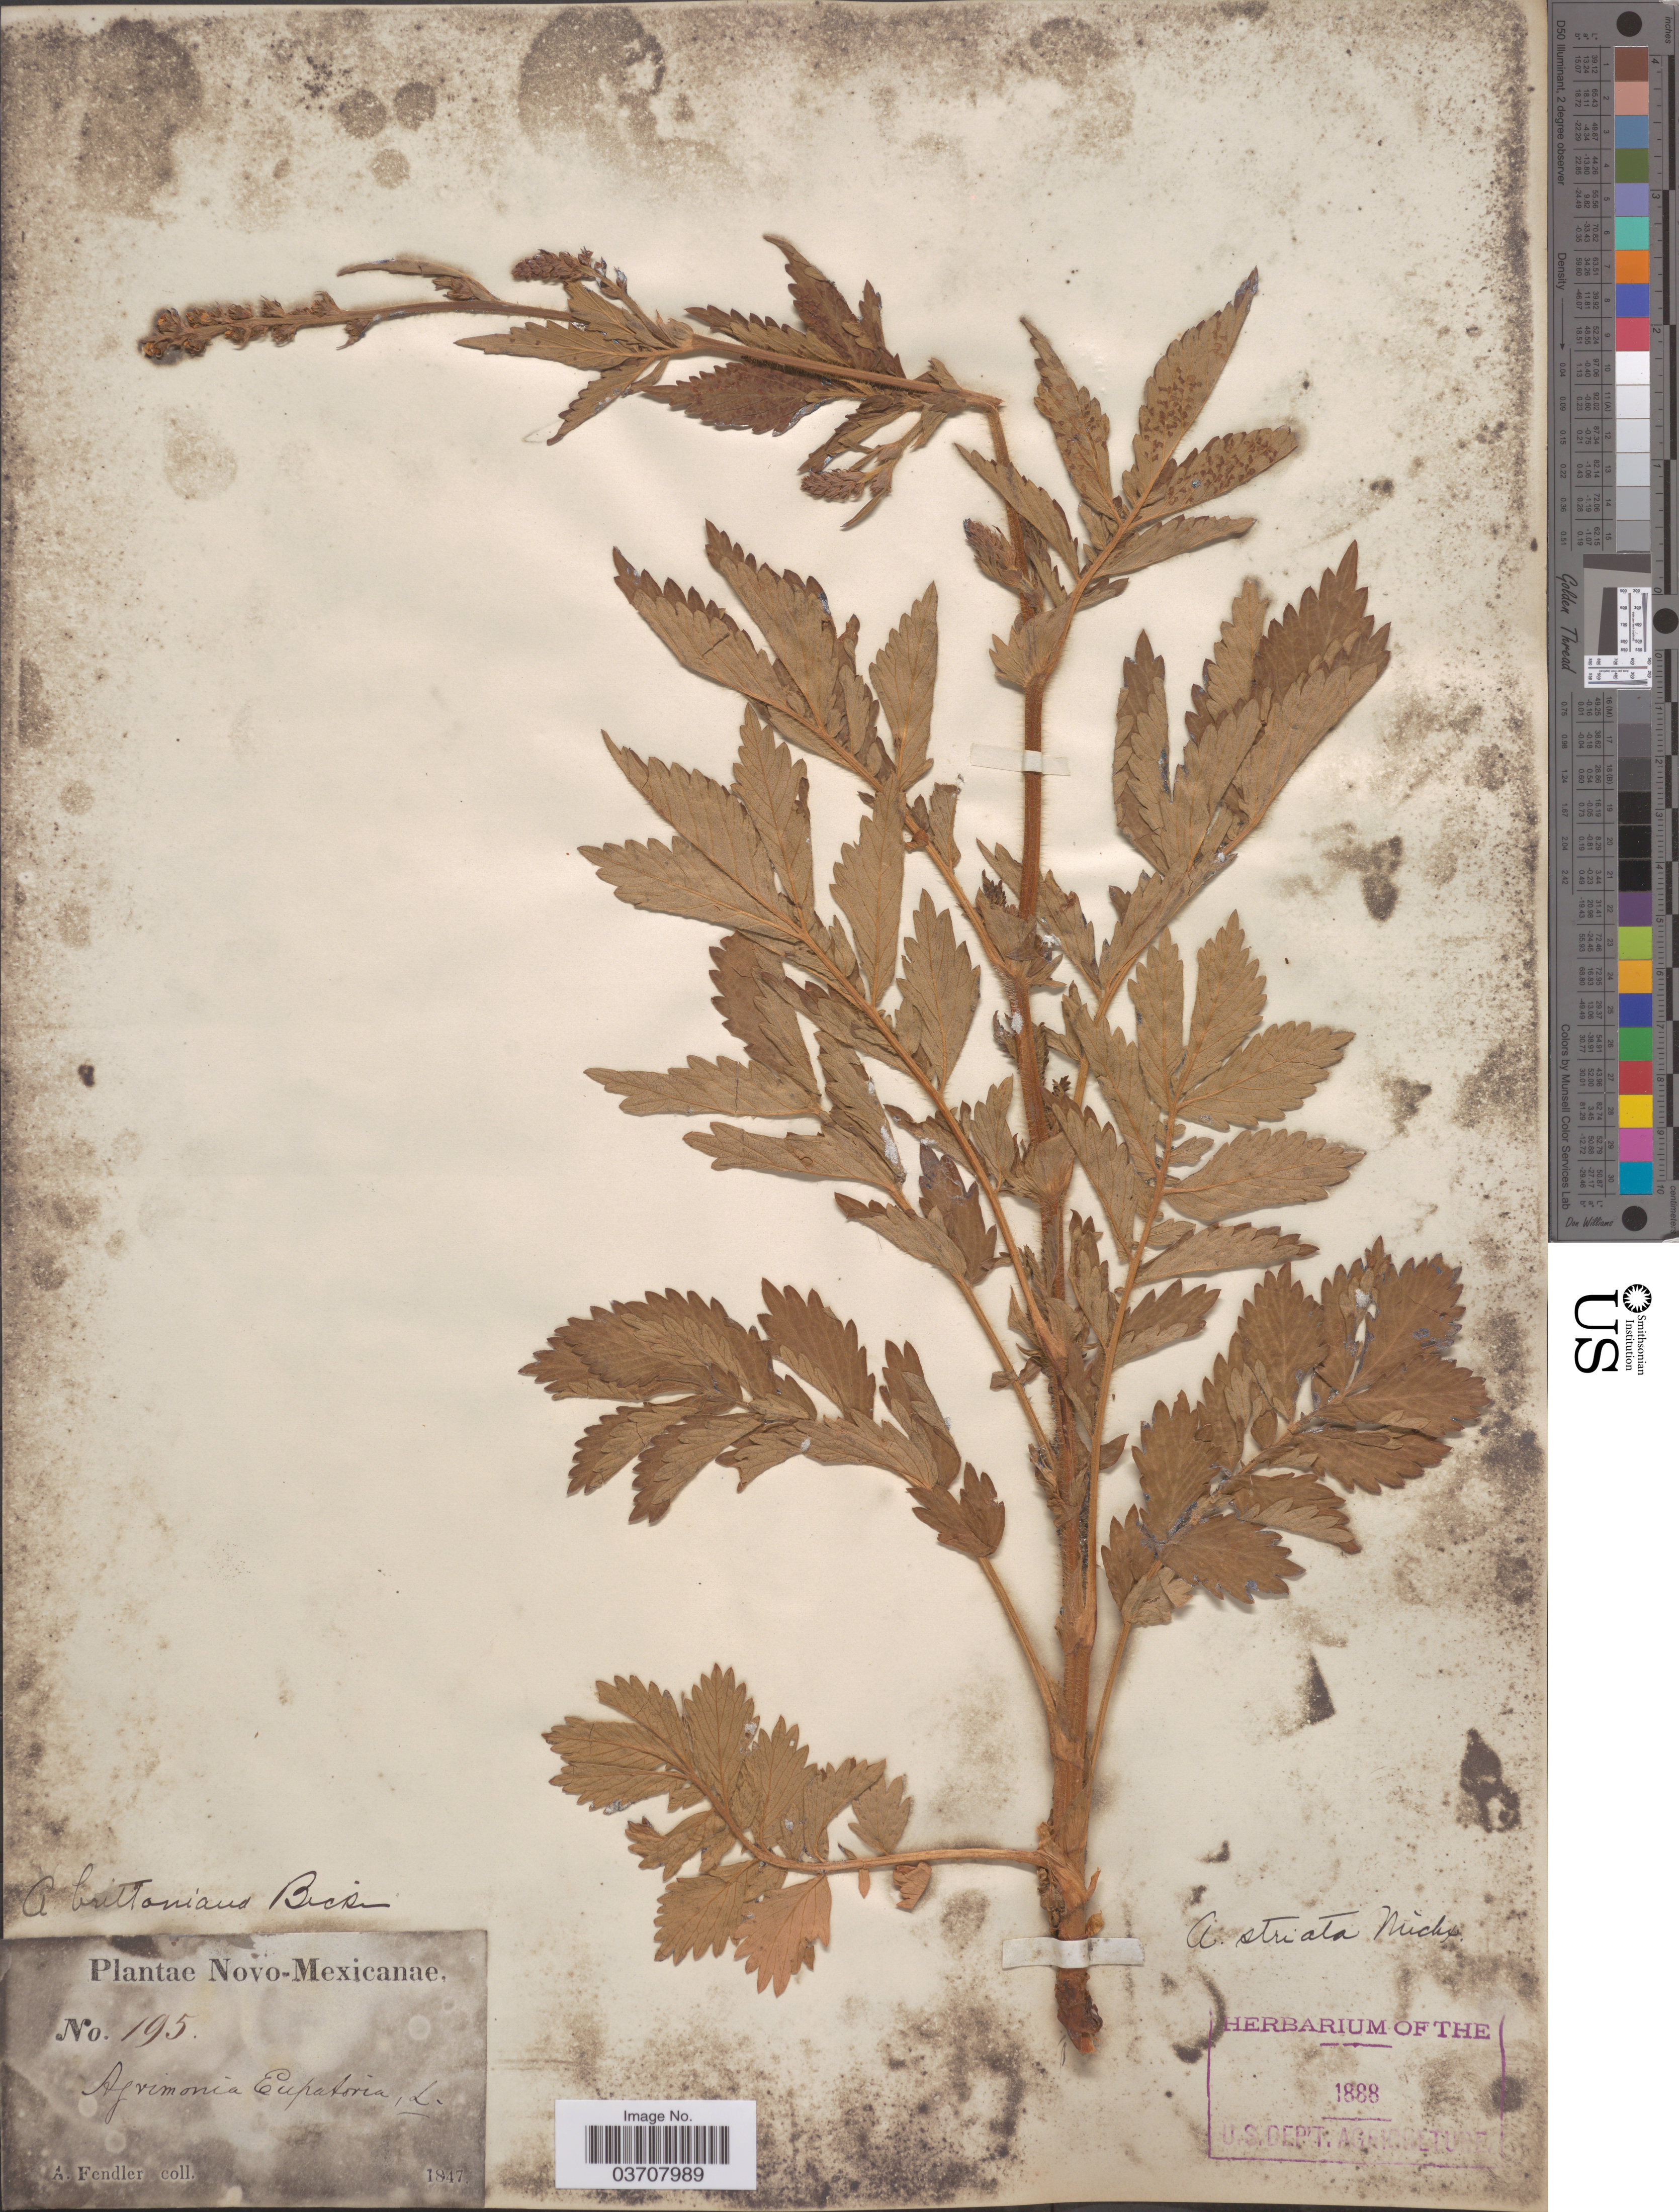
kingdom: Plantae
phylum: Tracheophyta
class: Magnoliopsida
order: Rosales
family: Rosaceae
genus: Agrimonia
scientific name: Agrimonia striata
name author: Michx.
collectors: A. Fendler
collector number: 195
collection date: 1847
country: United States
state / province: New Mexico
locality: Novo-Mexicanae.